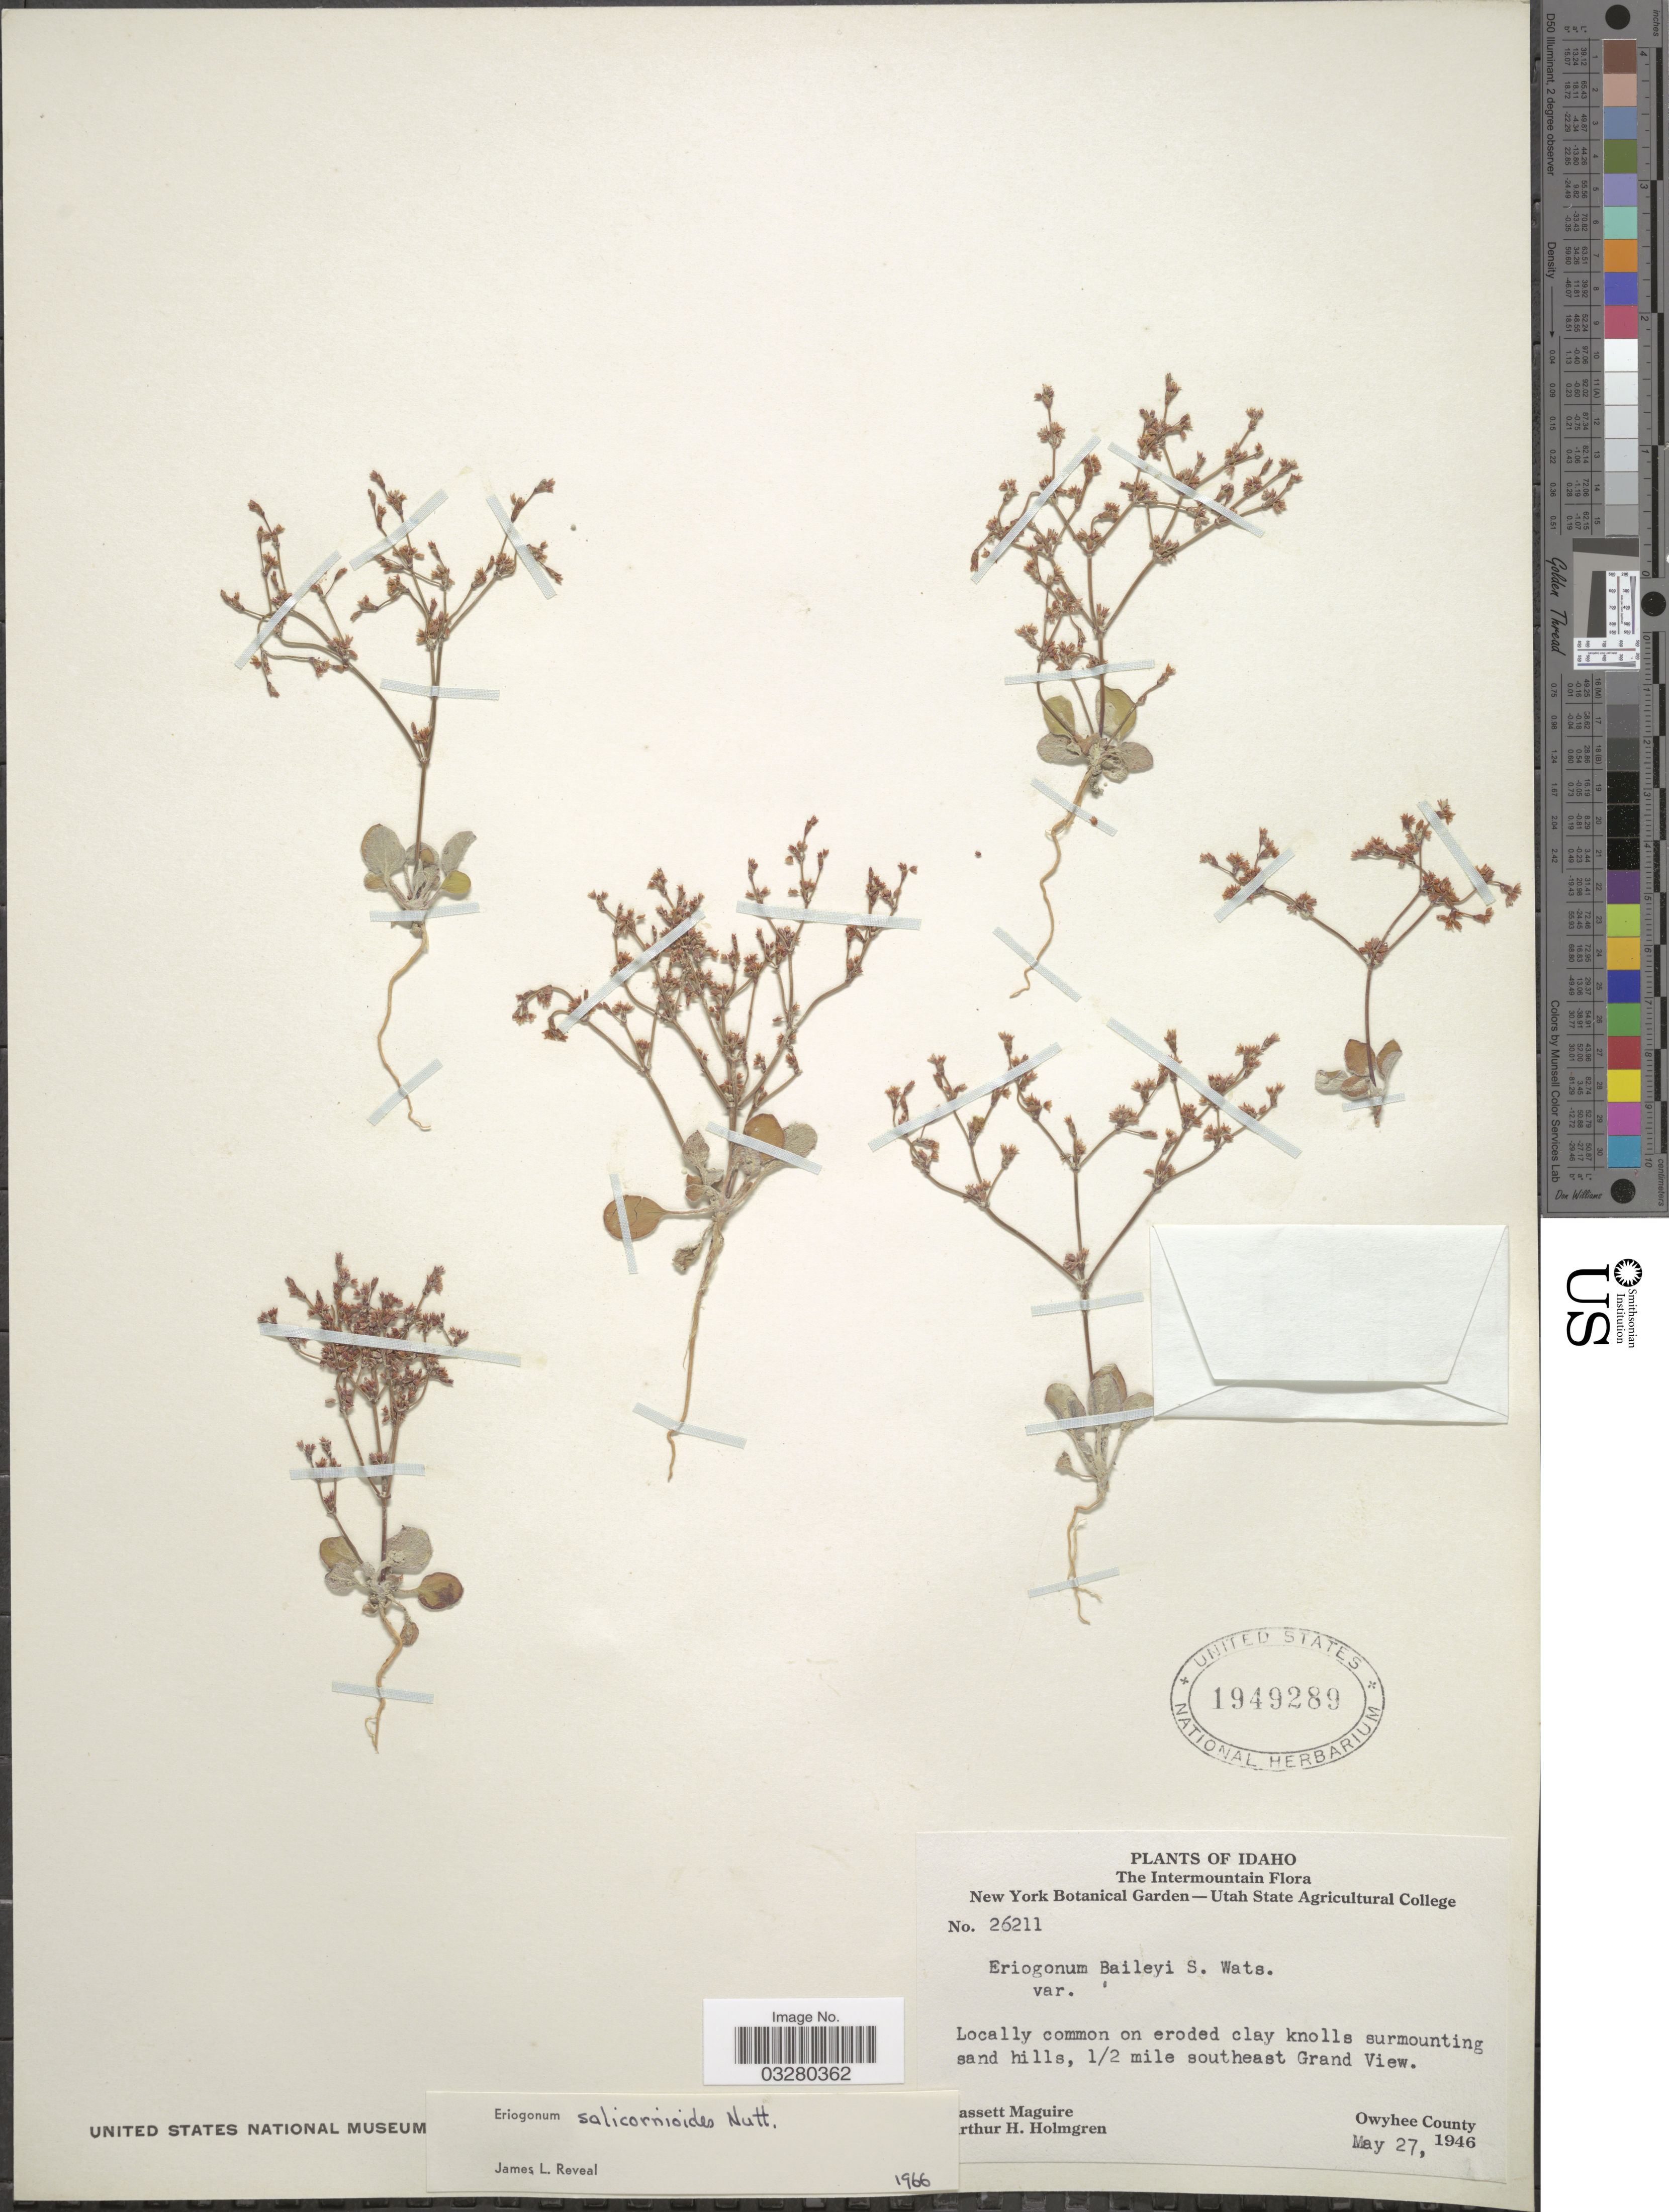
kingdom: Plantae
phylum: Tracheophyta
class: Magnoliopsida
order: Caryophyllales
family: Polygonaceae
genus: Eriogonum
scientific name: Eriogonum salicornioides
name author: Gand.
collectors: B. Maguire & A. H. Holmgren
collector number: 26211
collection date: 1946-05-27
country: United States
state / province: Idaho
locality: The Intermountain. ½ mile southeast Grand View. Owyhee County.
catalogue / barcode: US 1949289